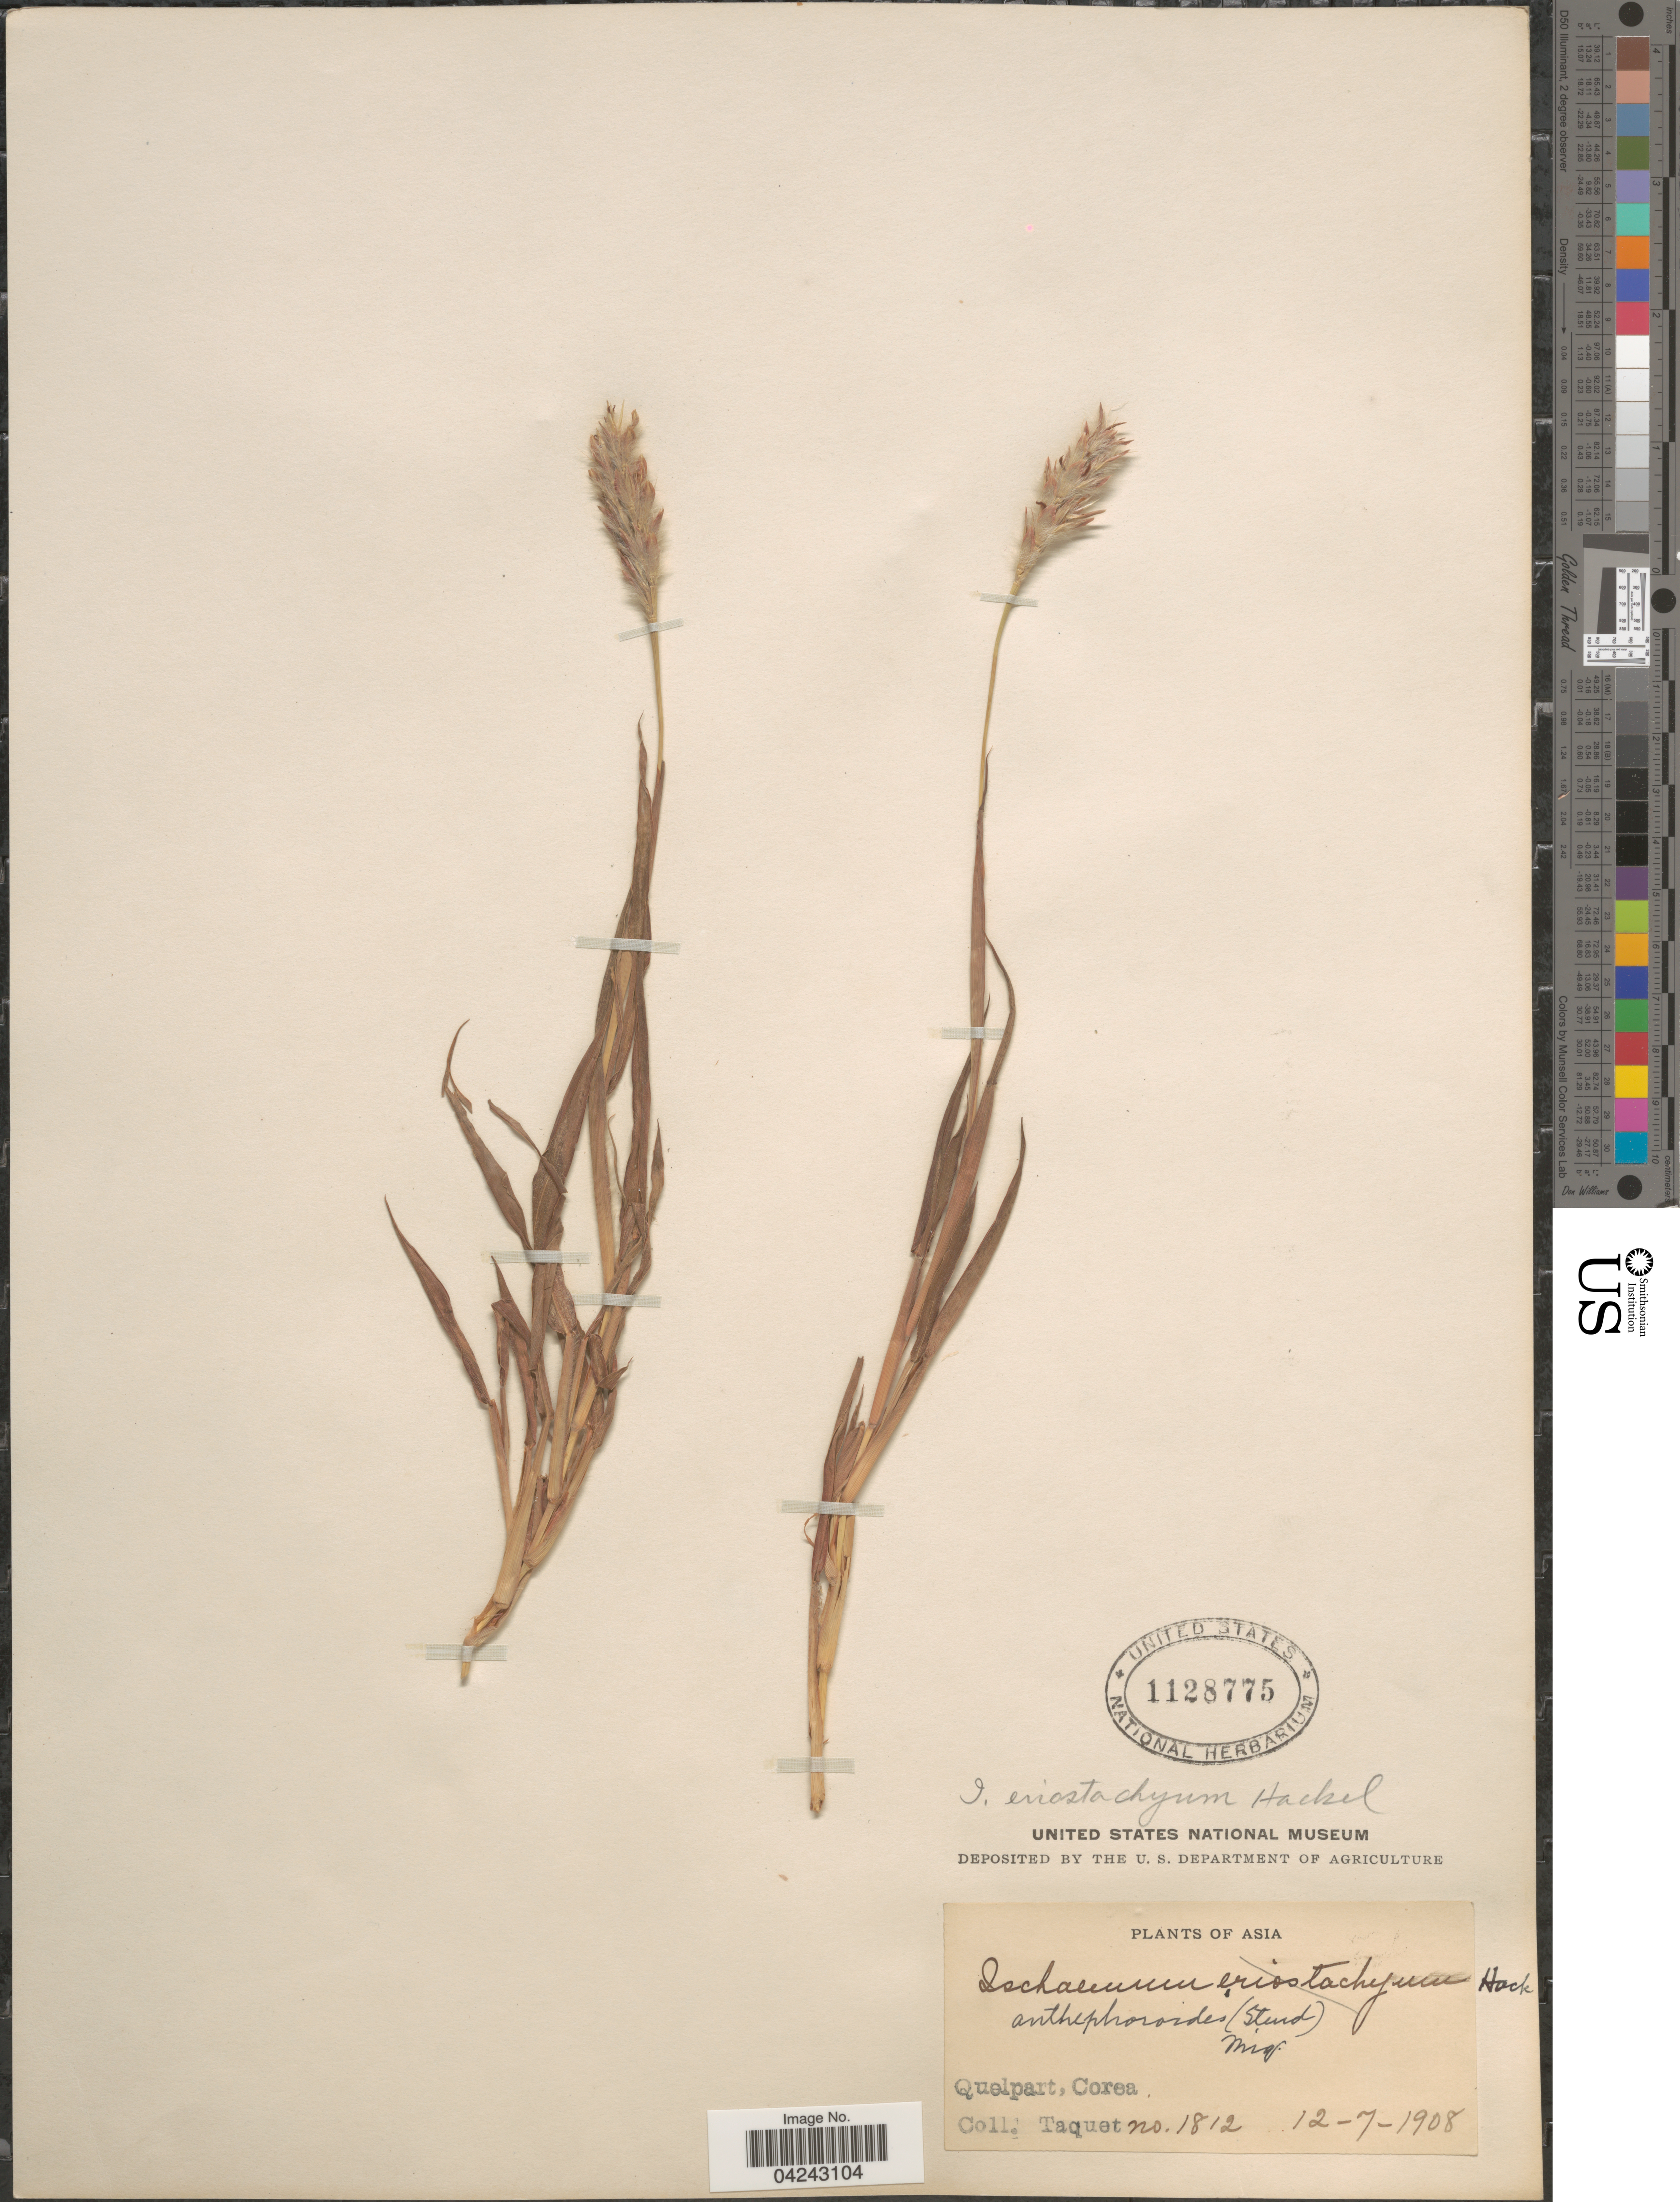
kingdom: Plantae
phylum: Tracheophyta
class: Liliopsida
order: Poales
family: Poaceae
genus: Ischaemum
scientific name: Ischaemum anthephoroides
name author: (Steud.) Miq.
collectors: Taquet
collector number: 1812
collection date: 1908-07-12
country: South Korea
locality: Asia. Quelpart, Corea.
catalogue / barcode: US 1128775